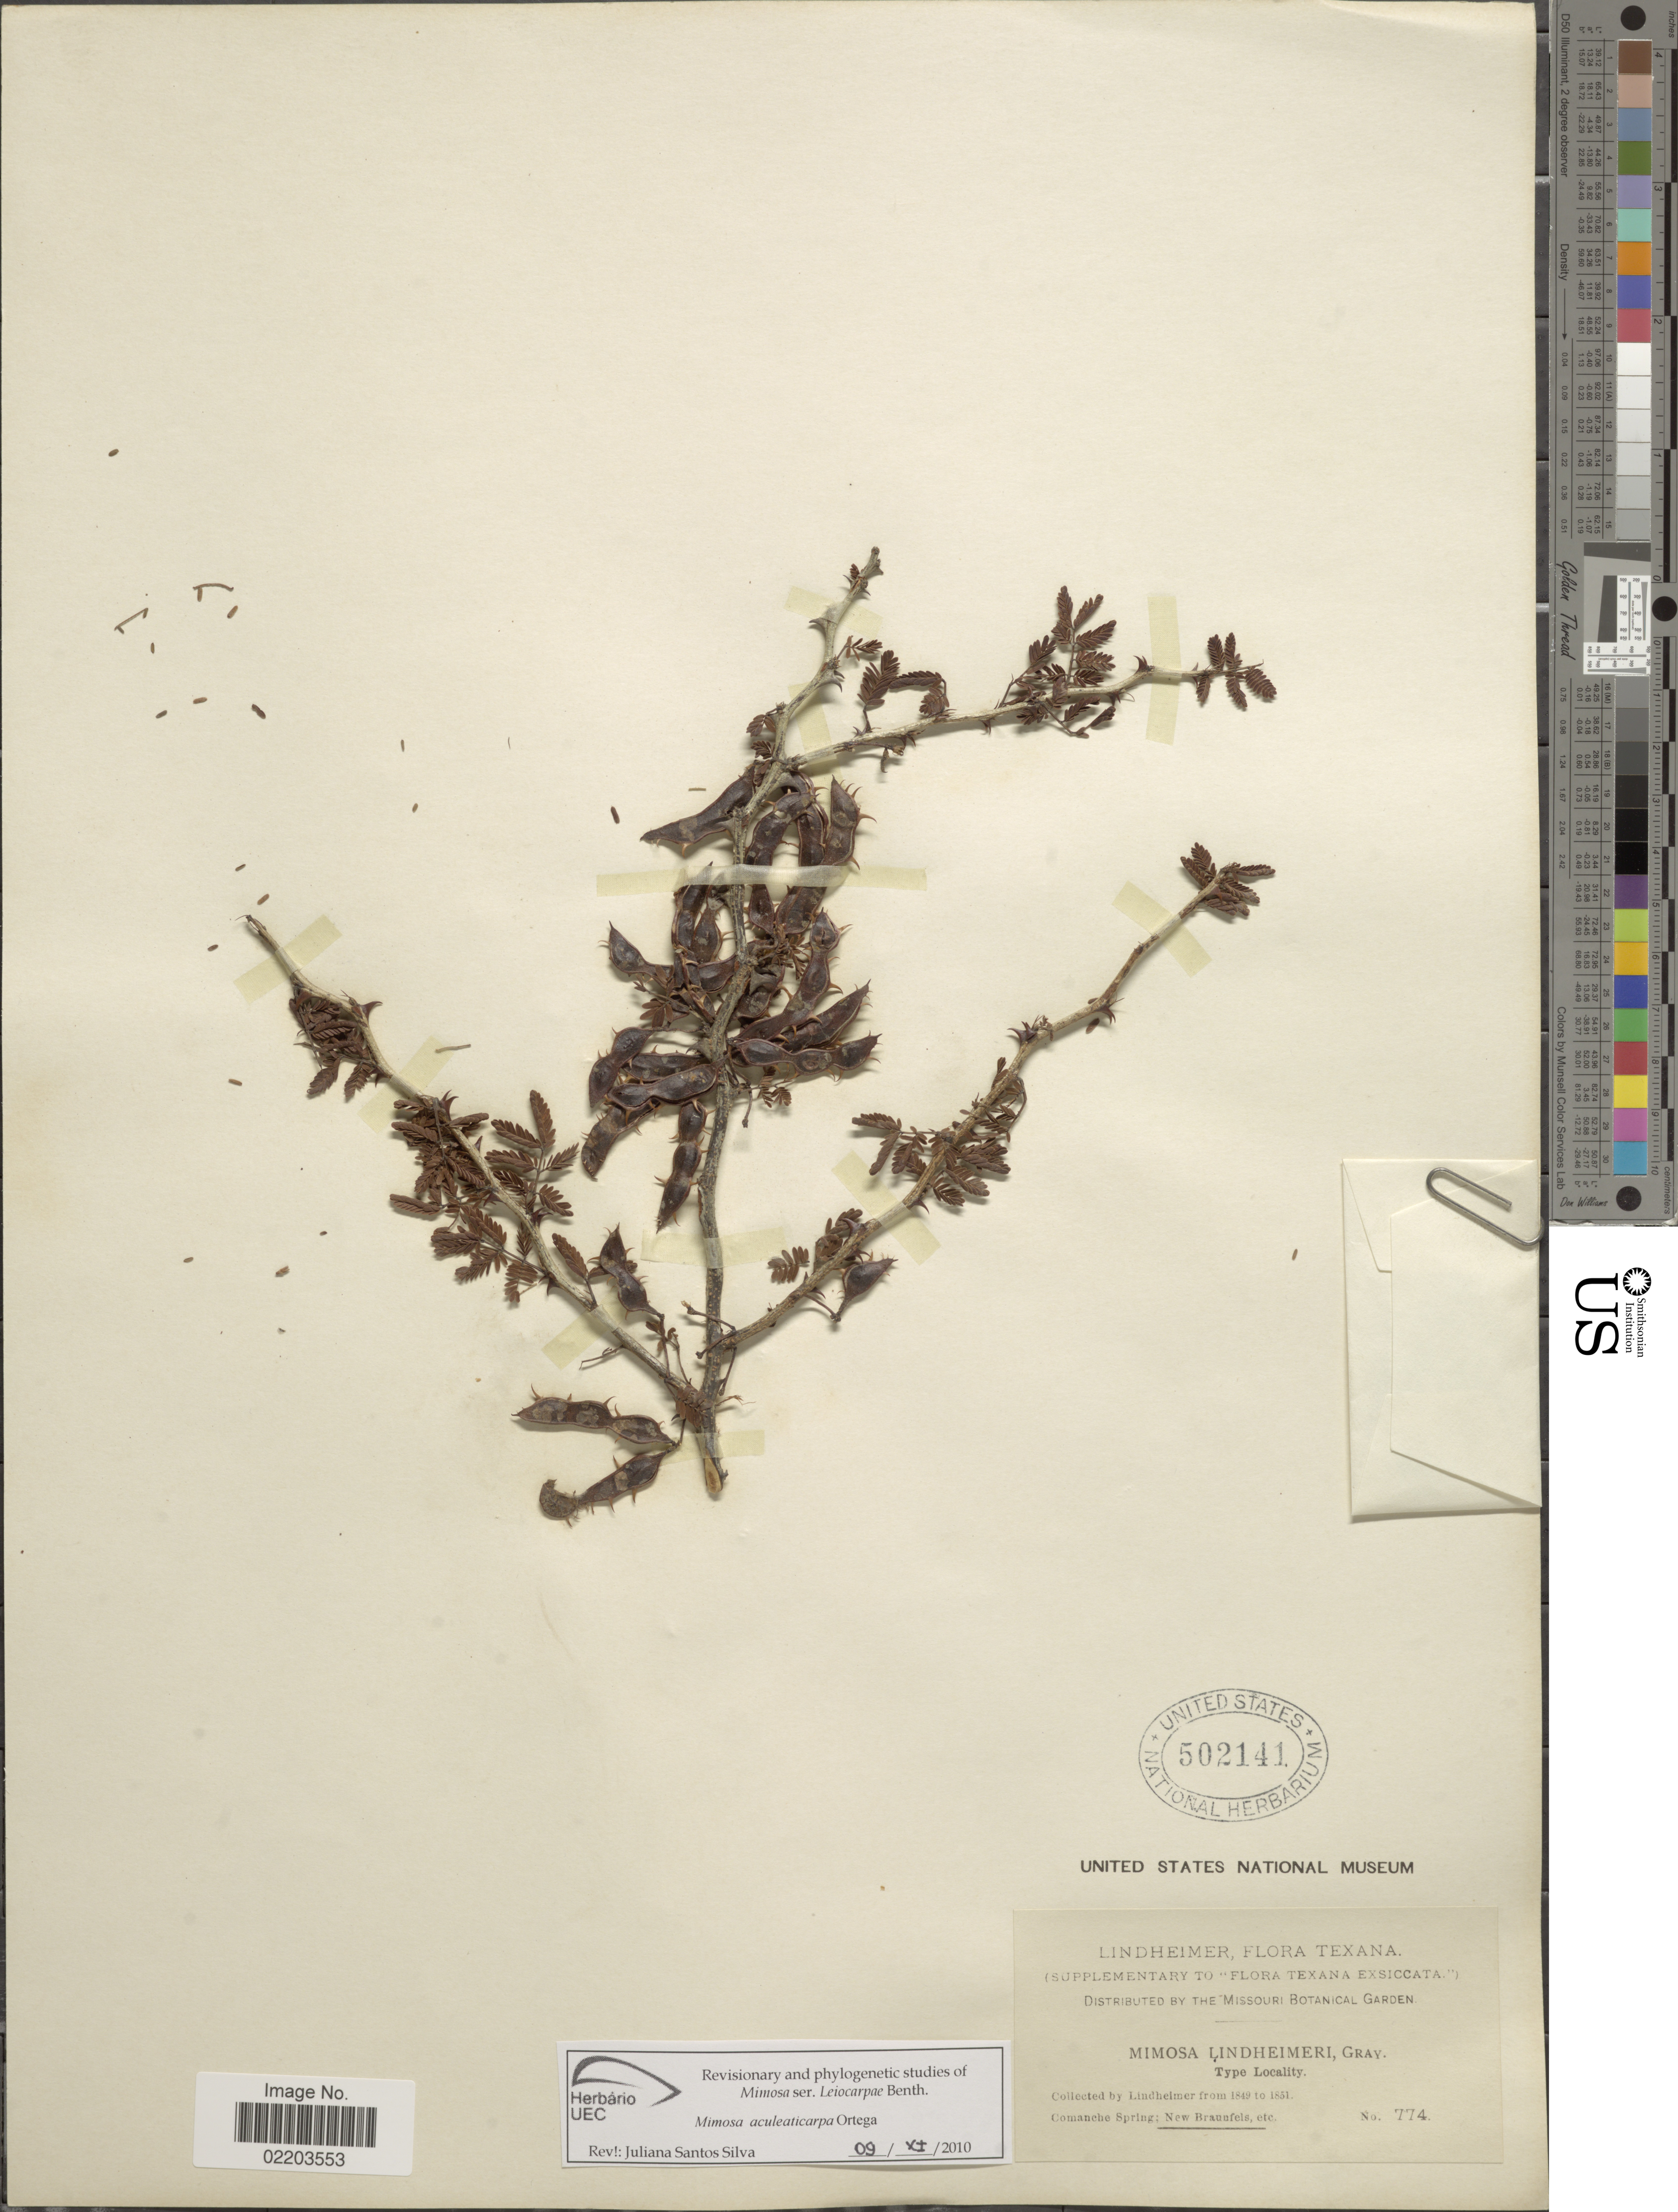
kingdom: Plantae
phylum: Tracheophyta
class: Magnoliopsida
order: Fabales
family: Fabaceae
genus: Mimosa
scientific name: Mimosa aculeaticarpa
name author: Ortega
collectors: -. Lindheimer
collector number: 774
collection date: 1849/1851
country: United States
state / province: Texas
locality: Comanche Spring; New Braunfels, etc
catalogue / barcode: US 502141